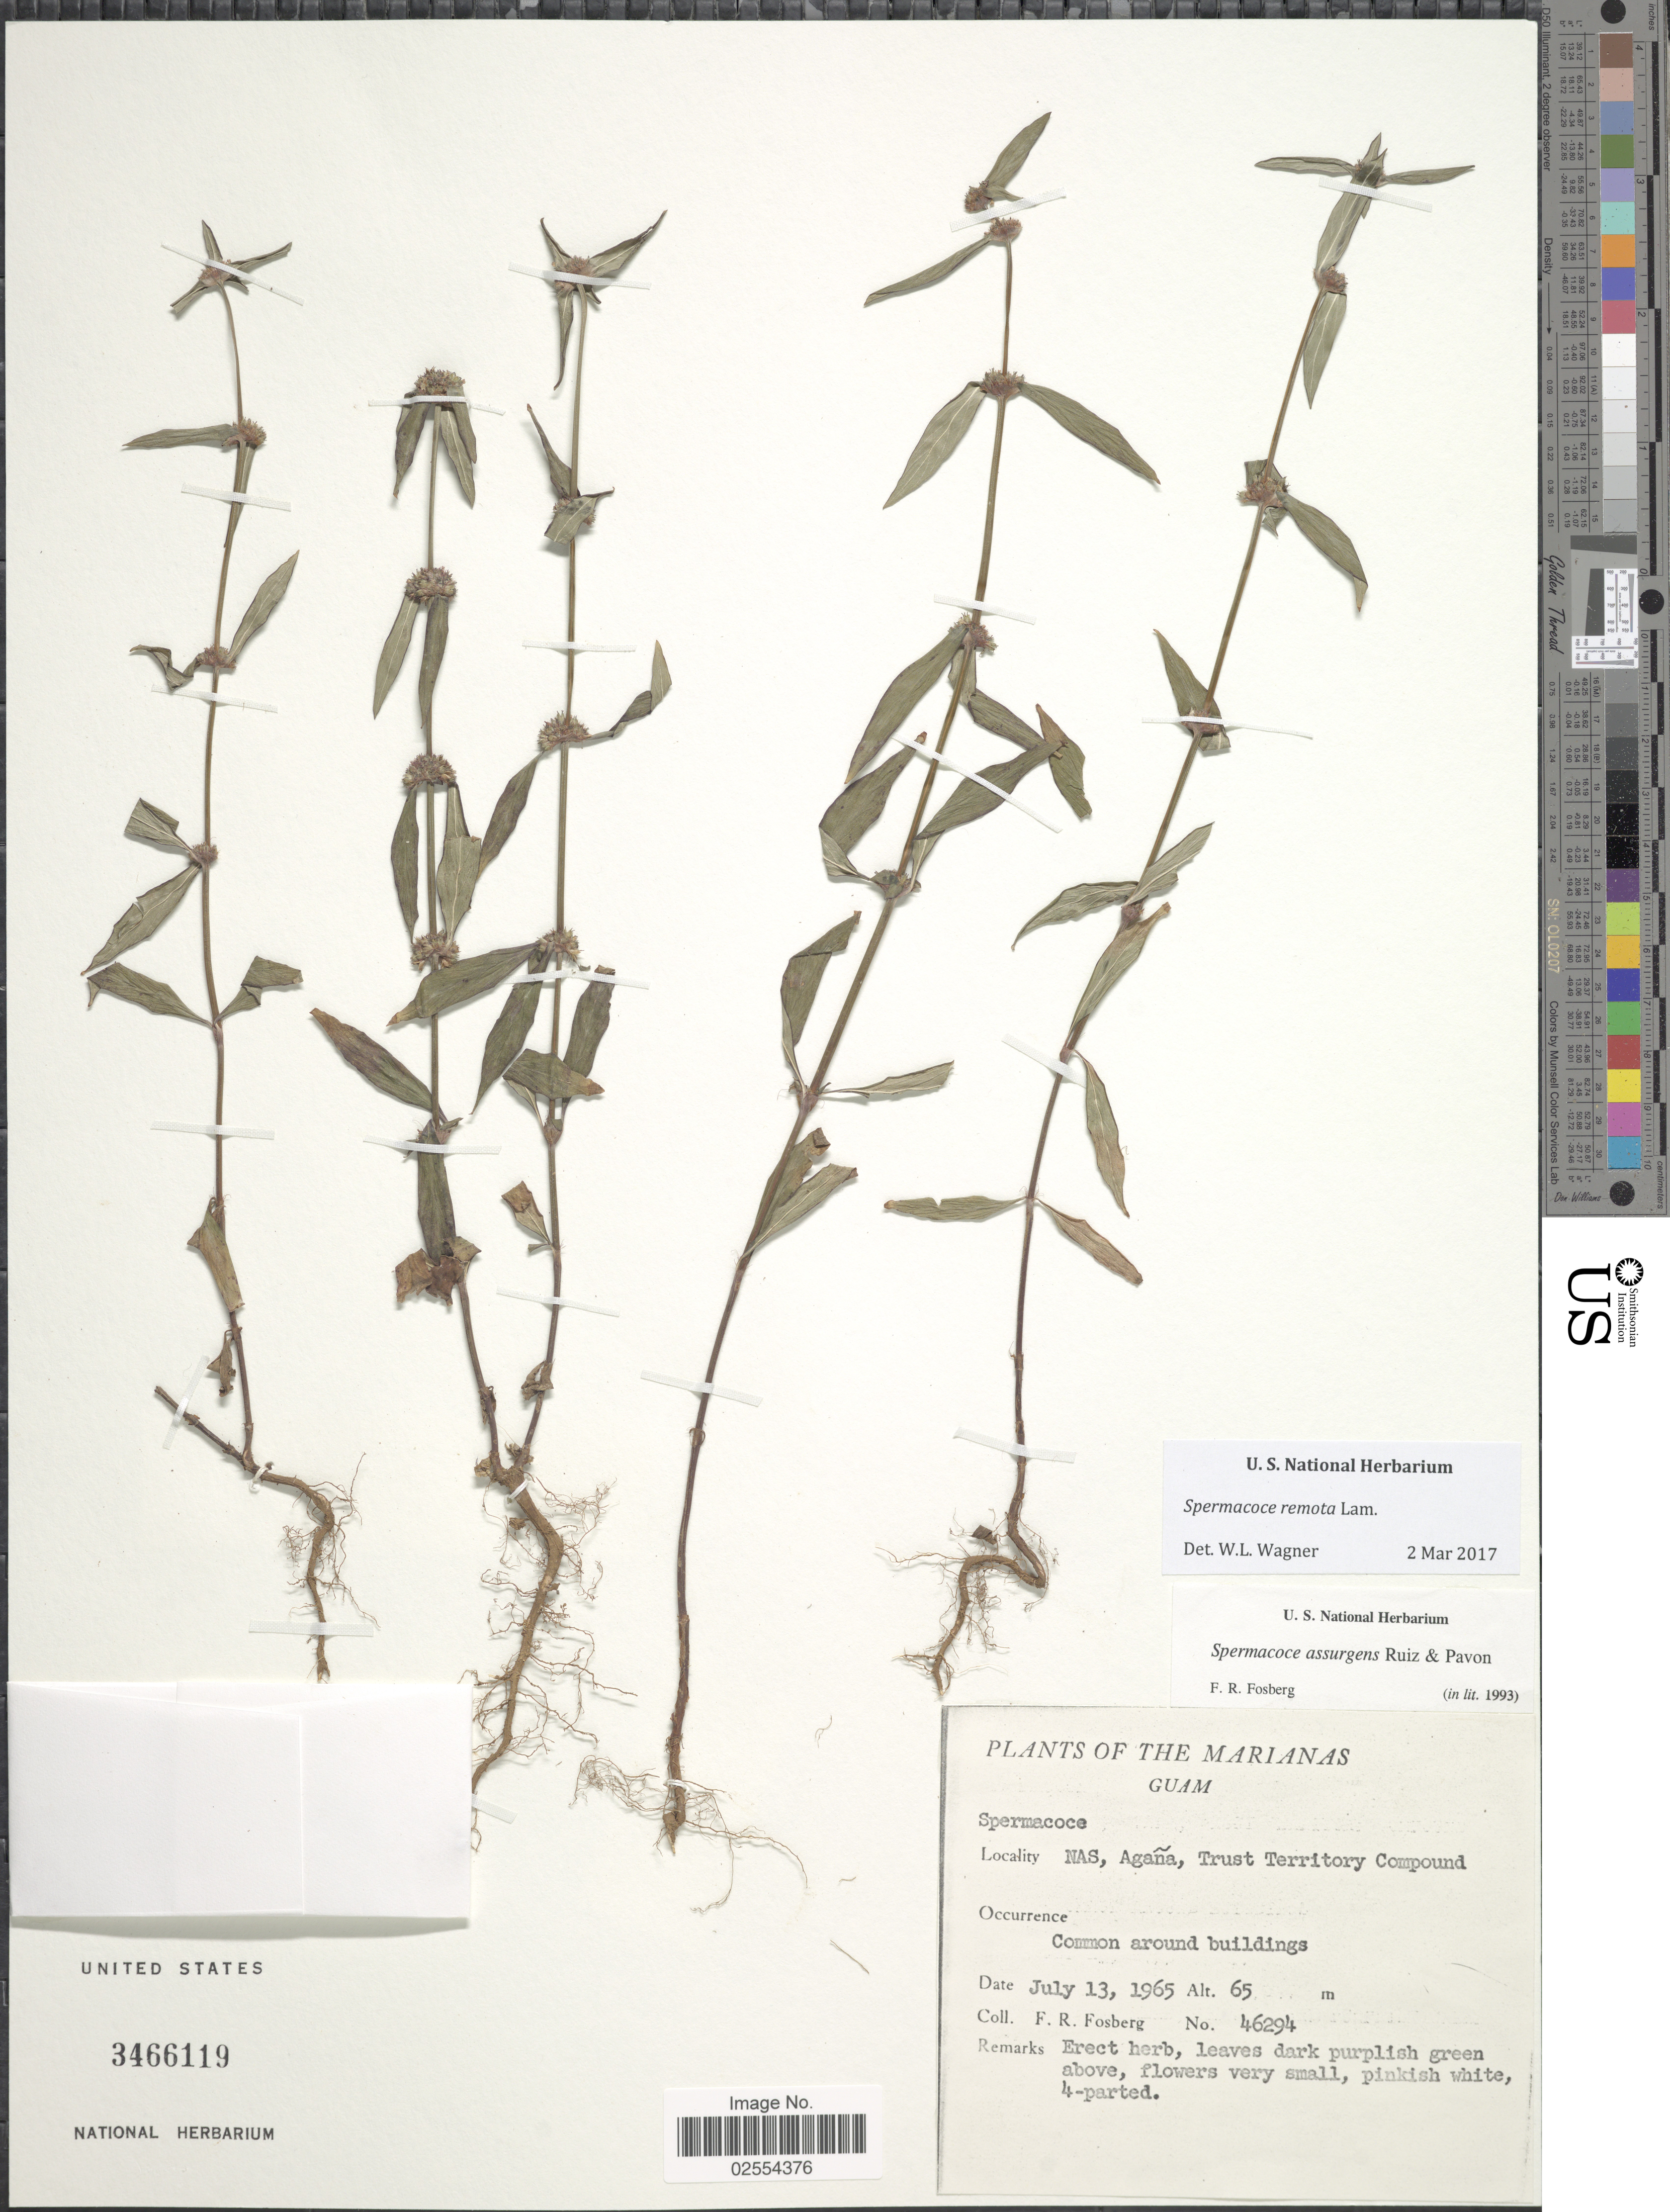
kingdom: Plantae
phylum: Tracheophyta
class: Magnoliopsida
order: Gentianales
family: Rubiaceae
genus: Spermacoce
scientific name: Spermacoce remota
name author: Lam.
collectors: F. R. Fosberg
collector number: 46294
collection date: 1965-07-13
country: Guam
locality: The Marianas, NAS, Agaña, Trust Territory Compound, Common around buldings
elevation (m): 65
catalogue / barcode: US 3466119